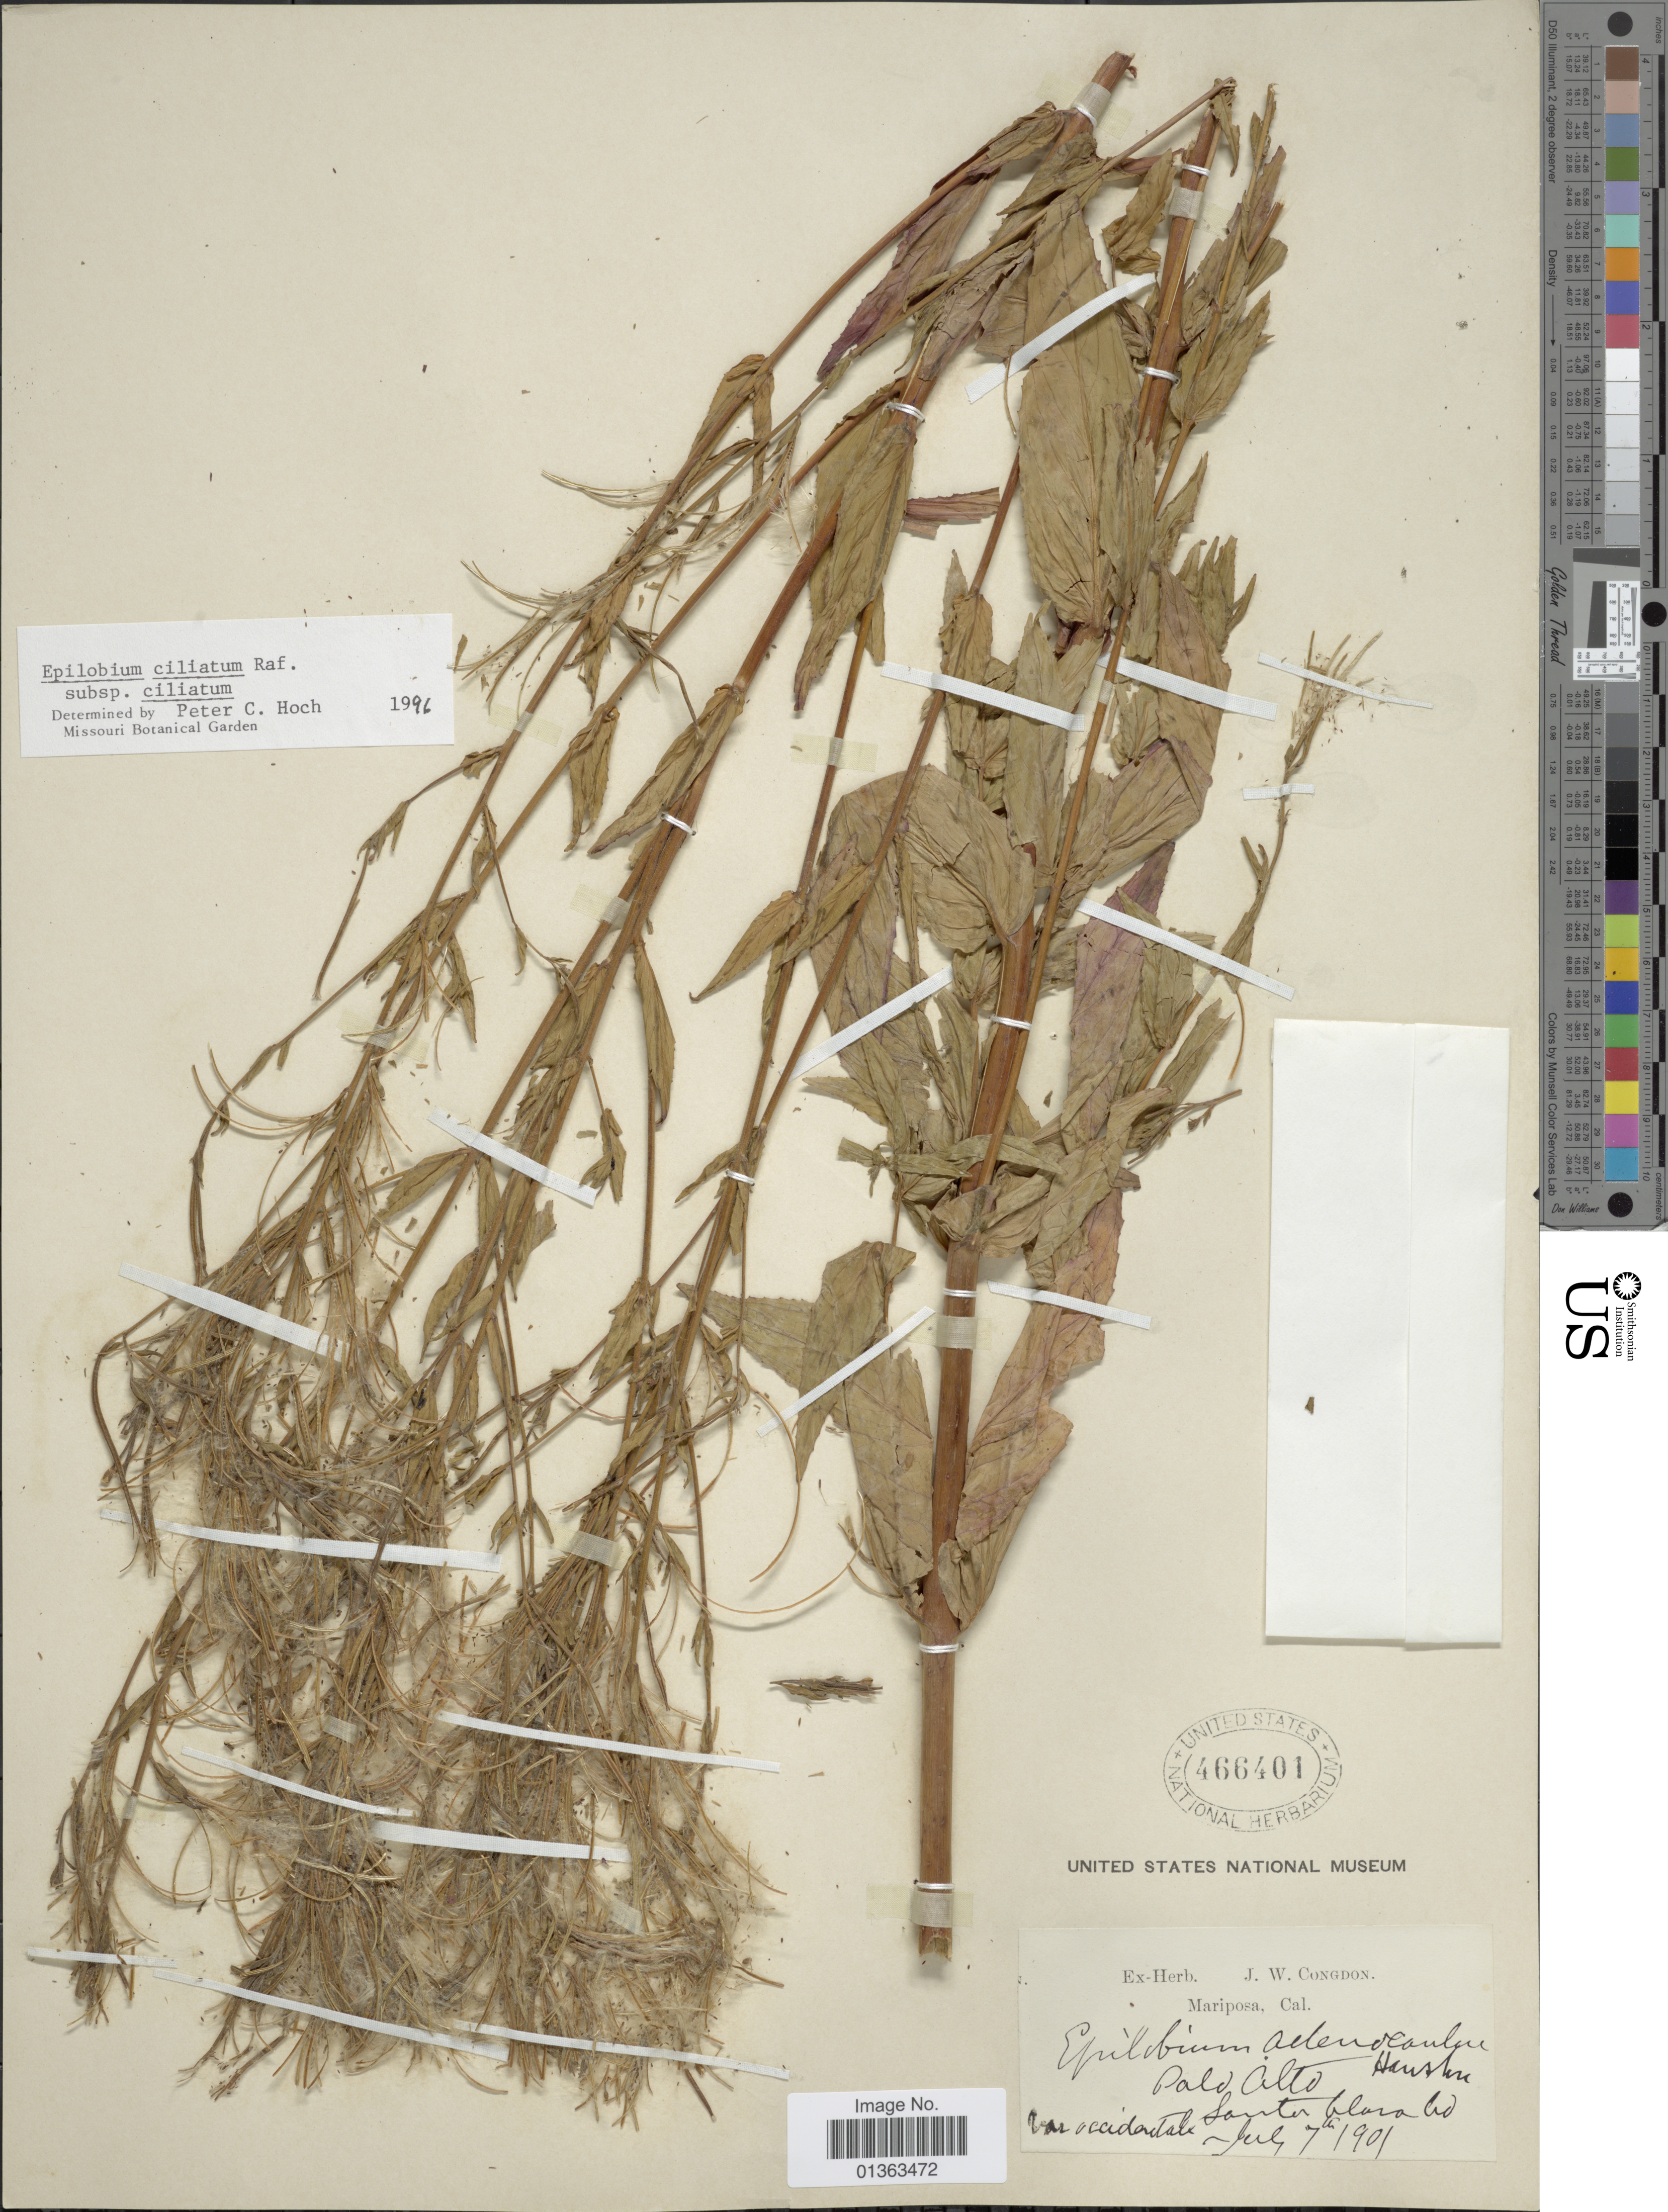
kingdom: Plantae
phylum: Tracheophyta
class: Magnoliopsida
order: Myrtales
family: Onagraceae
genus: Epilobium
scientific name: Epilobium ciliatum subsp. ciliatum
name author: Raf.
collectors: J. W. Congdon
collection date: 1901-07-07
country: United States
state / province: California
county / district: Santa Clara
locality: Palo Alto, Santa Clara Co.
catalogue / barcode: US 466401